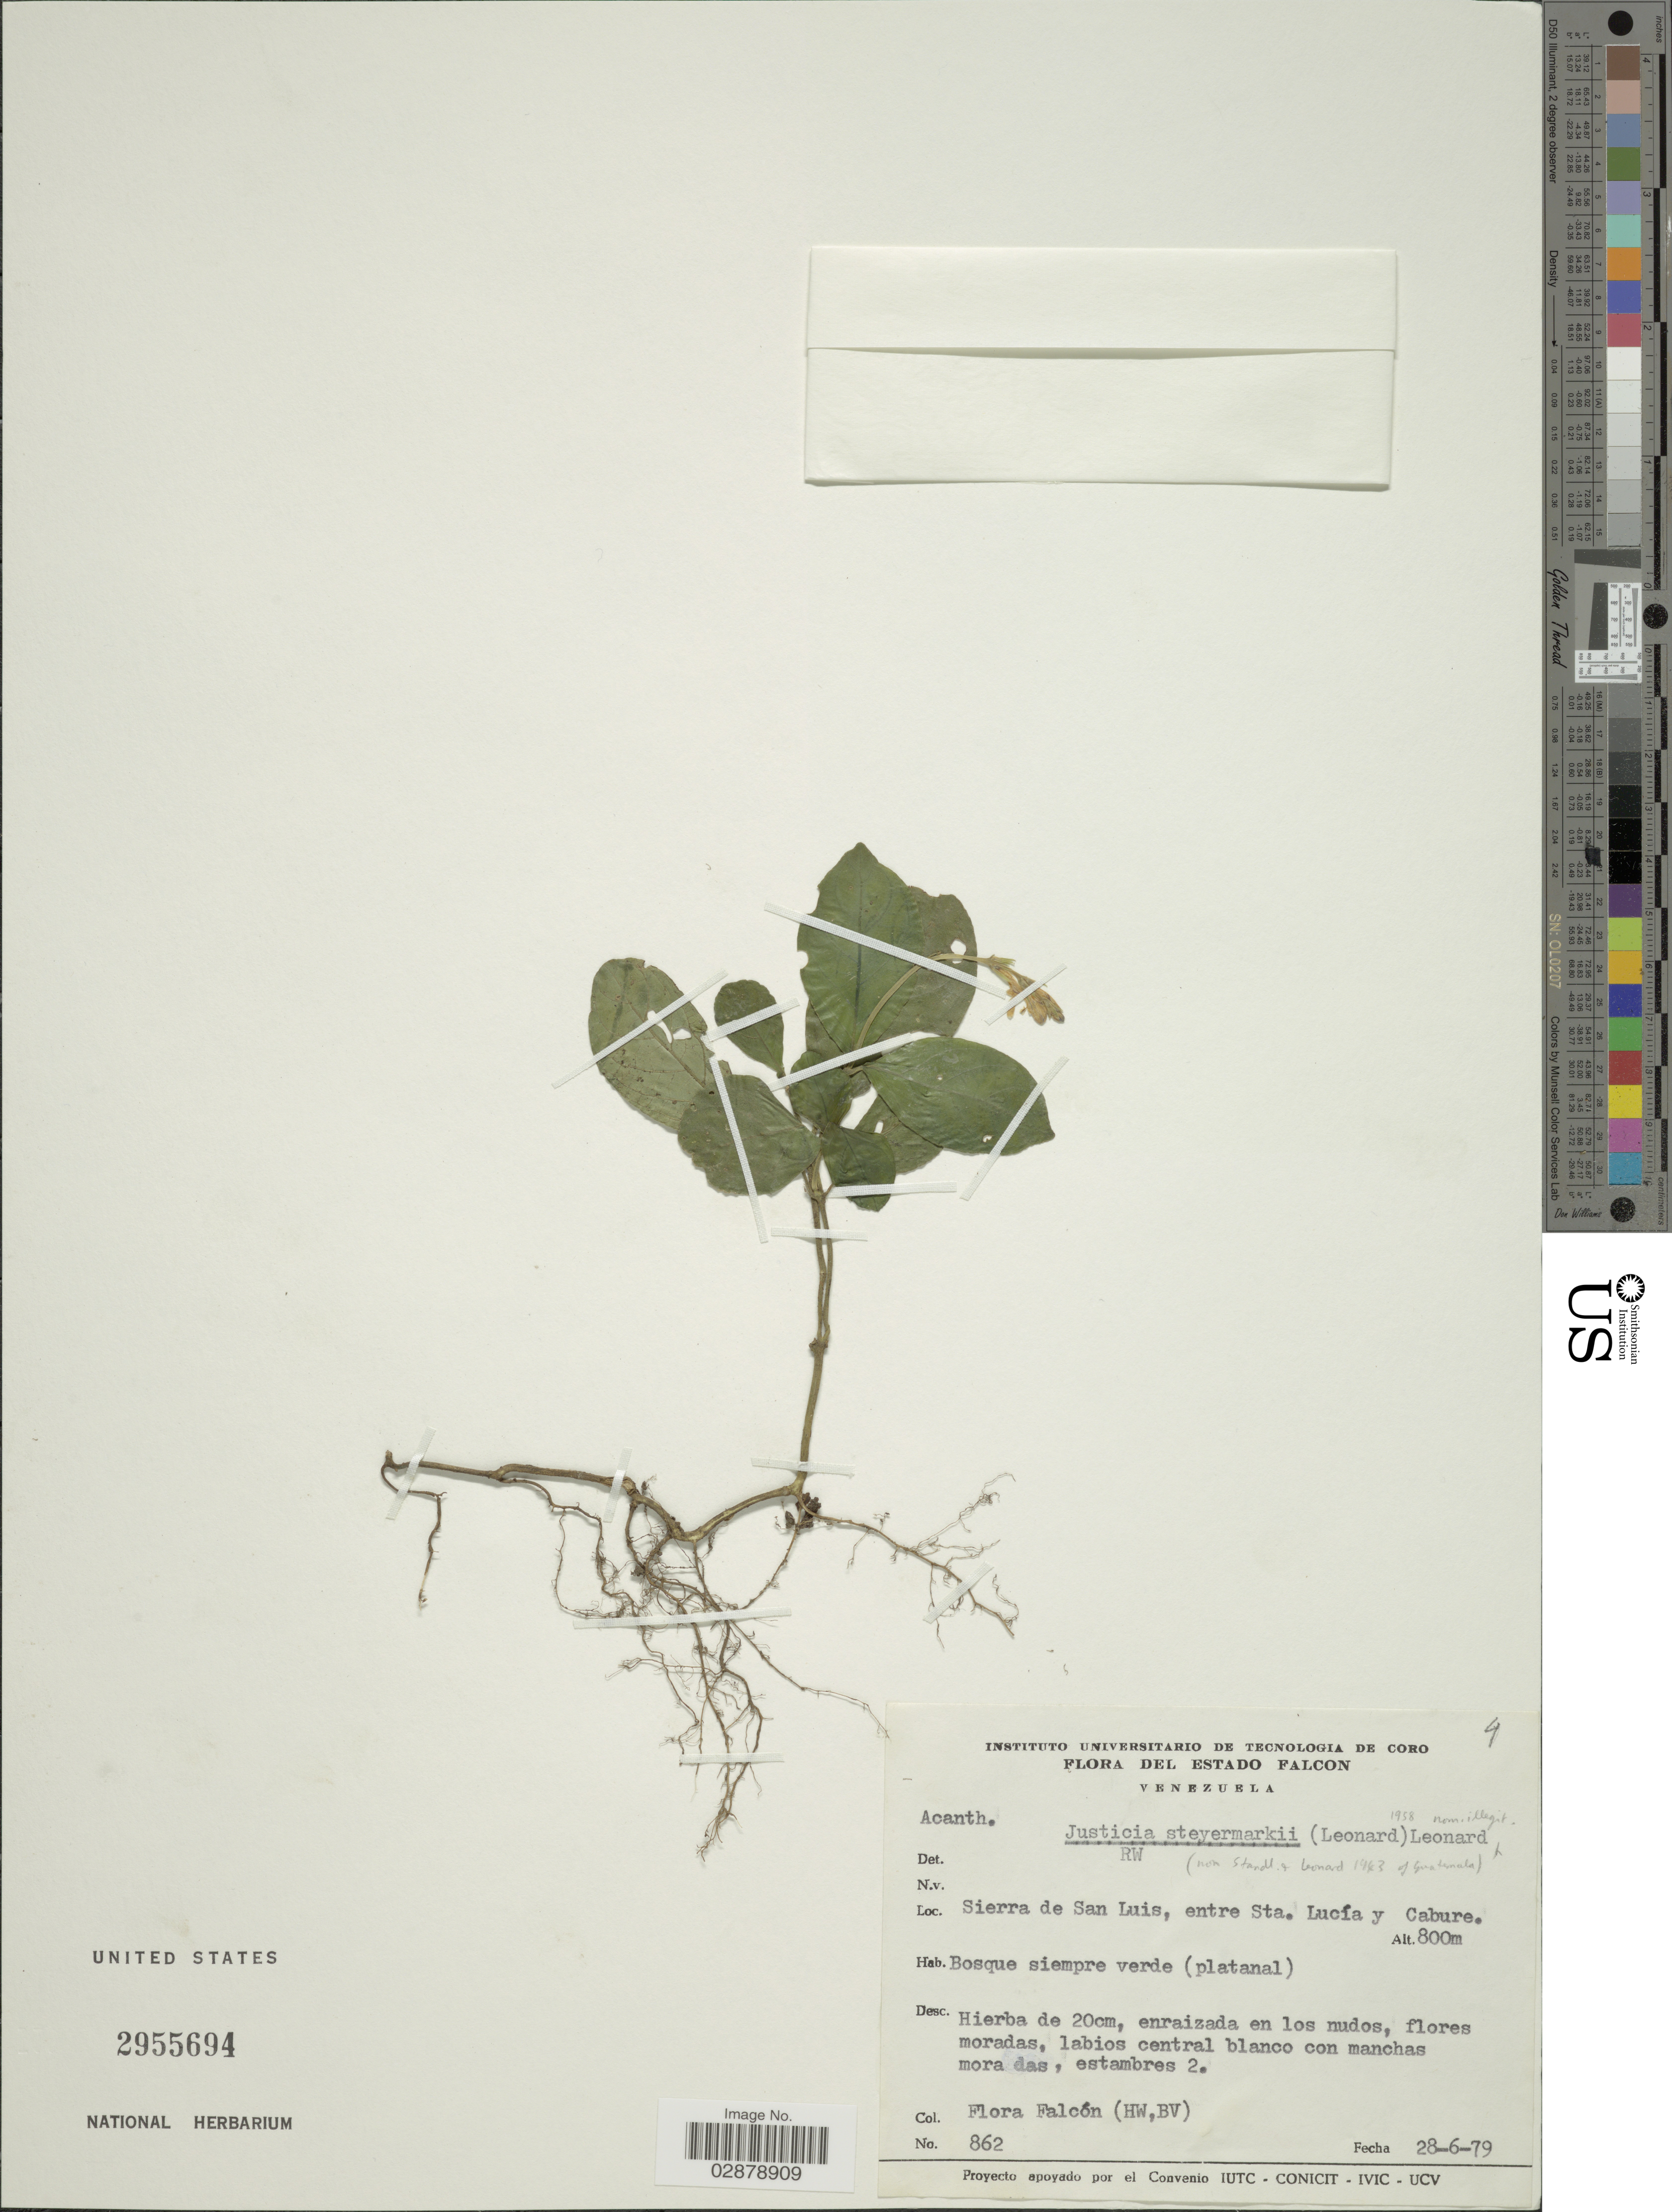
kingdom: Plantae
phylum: Tracheophyta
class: Magnoliopsida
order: Lamiales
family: Acanthaceae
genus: Justicia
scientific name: Justicia effusa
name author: D.N. Gibson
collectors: Flora Falcón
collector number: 862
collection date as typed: Transcribed d/m/y: 28/6/79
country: Venezuela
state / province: Falcón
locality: Sierra de San Luis, entre Sta. Lucía y Cabure.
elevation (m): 800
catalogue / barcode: US 2955694